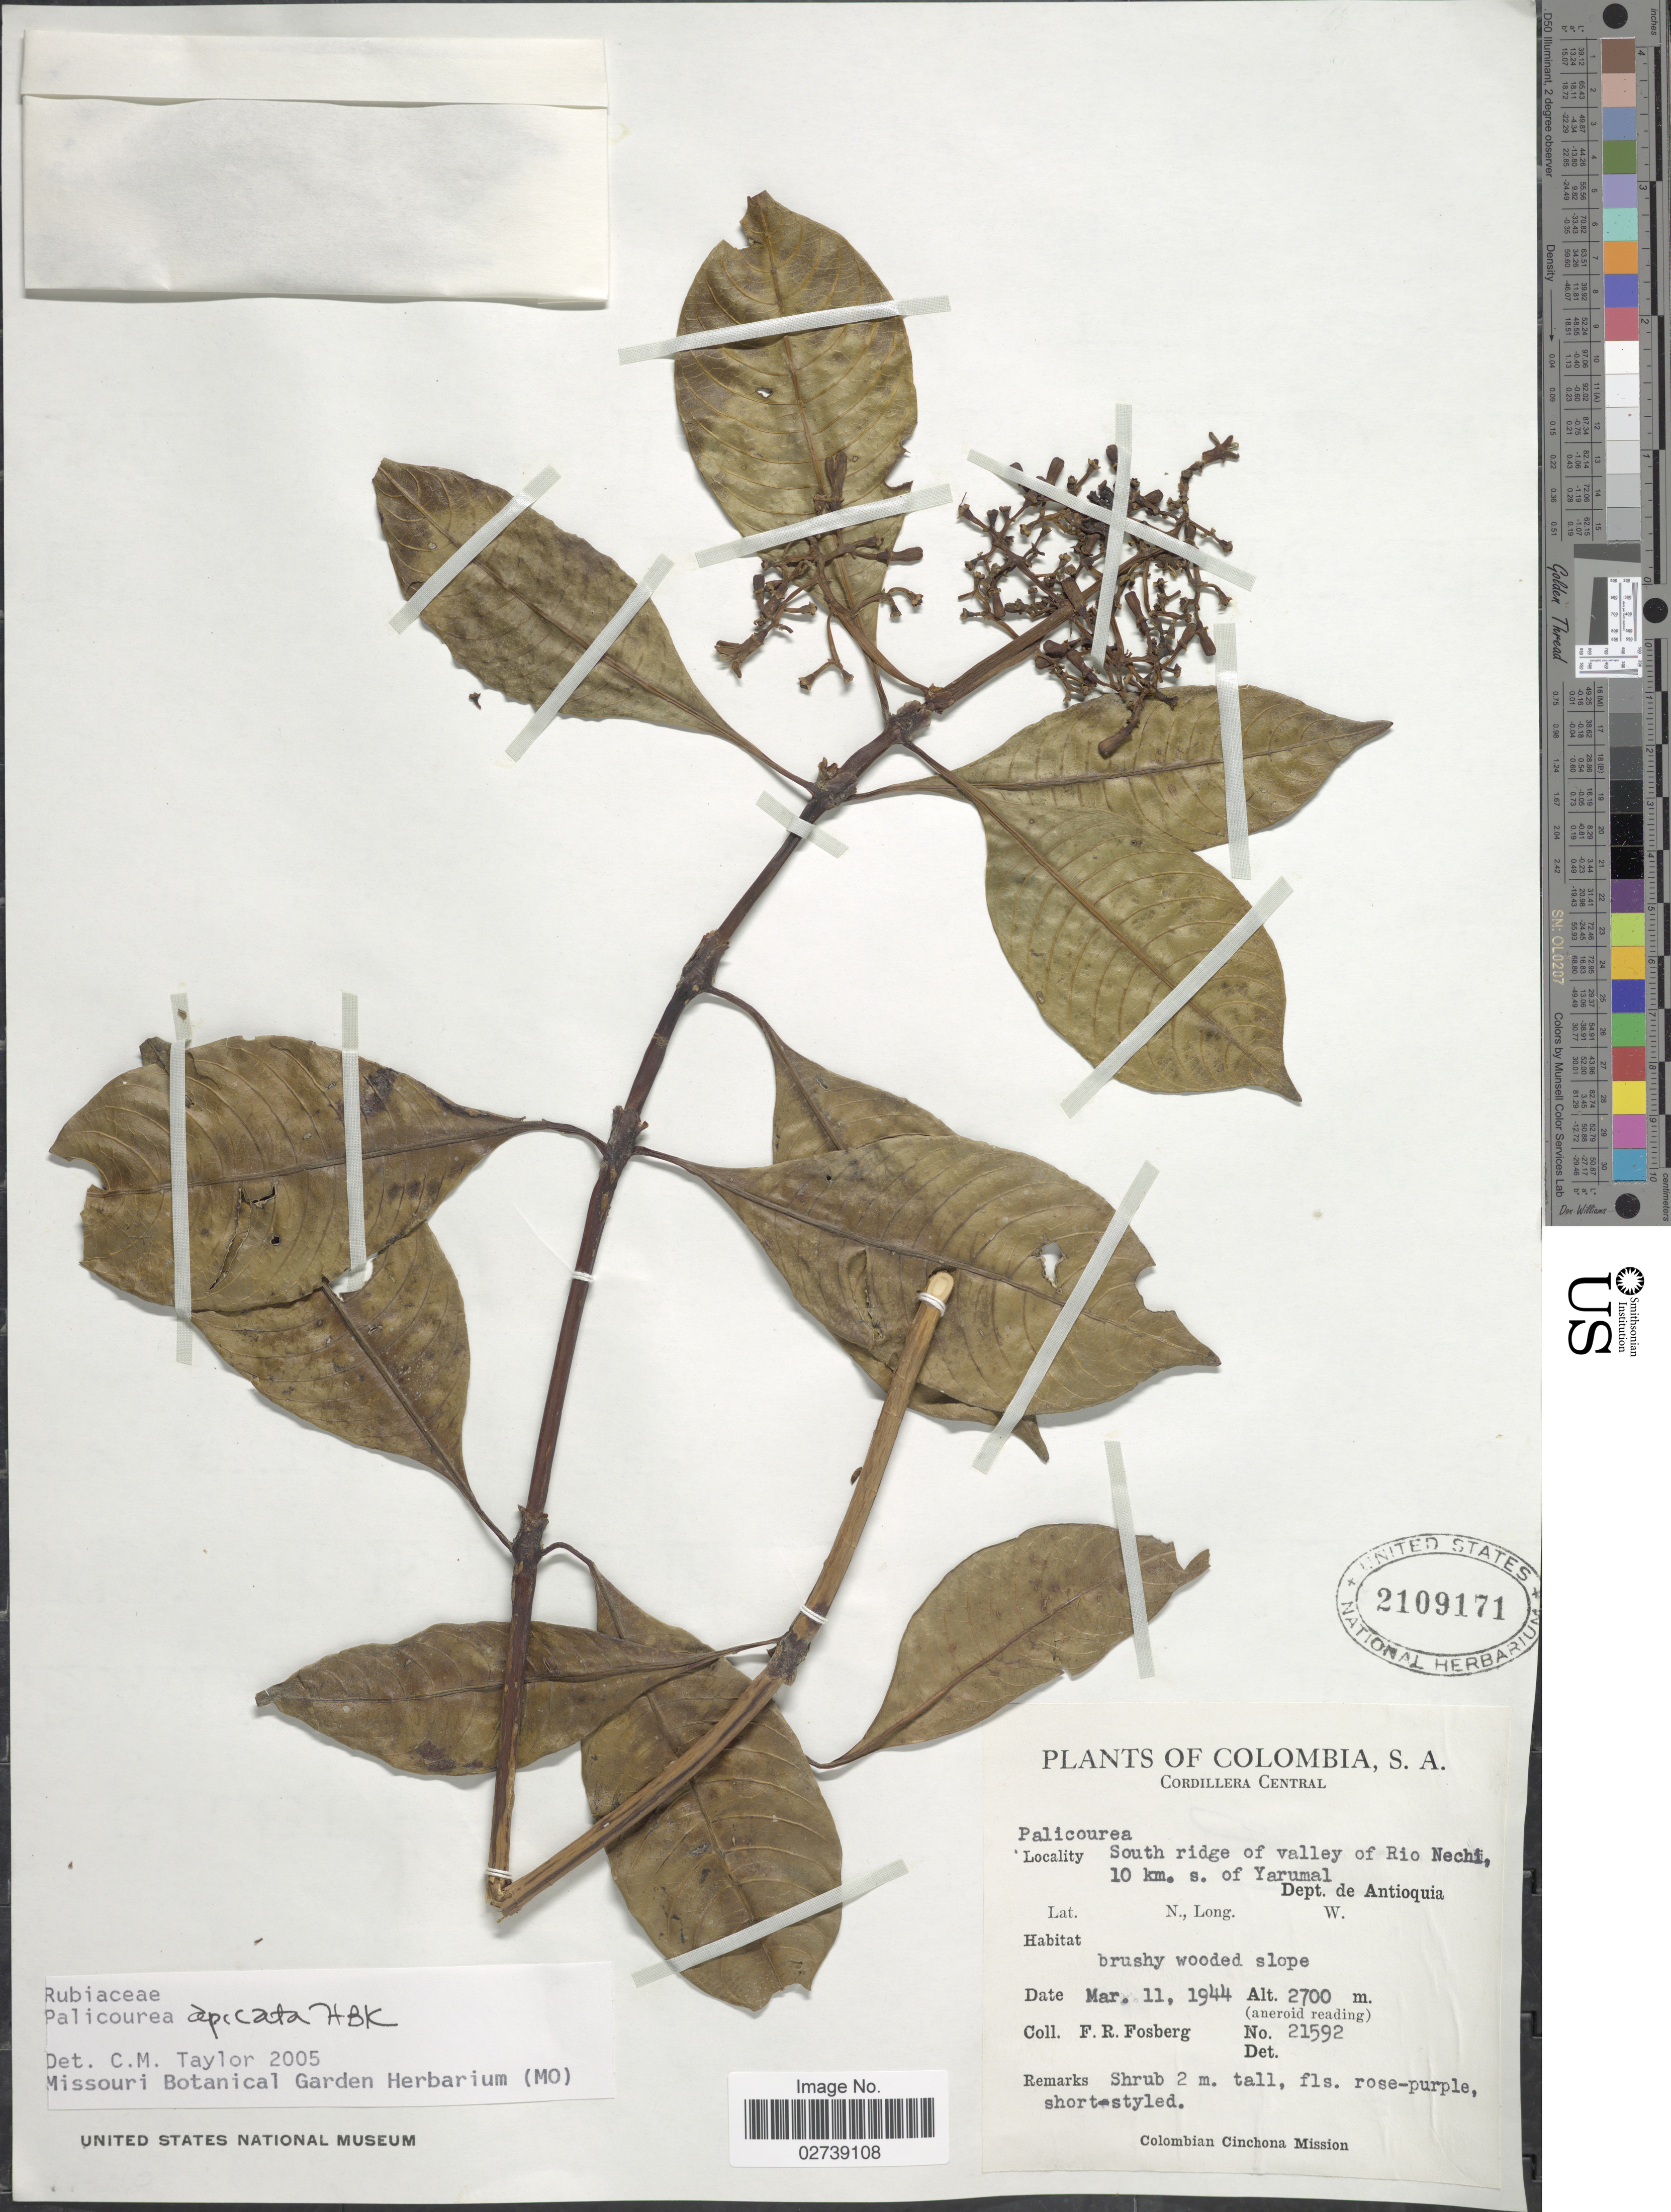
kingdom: Plantae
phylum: Tracheophyta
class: Magnoliopsida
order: Gentianales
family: Rubiaceae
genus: Palicourea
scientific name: Palicourea apicata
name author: Kunth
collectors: F. R. Fosberg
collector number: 21592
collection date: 1944-03-11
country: Colombia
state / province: Antioquia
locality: Cordillera Oriental. South ridge of valley of Rio Nechi, 10 km. s. of Yarumal. Dept. de Antioquia.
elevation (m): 2700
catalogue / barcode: US 2109171